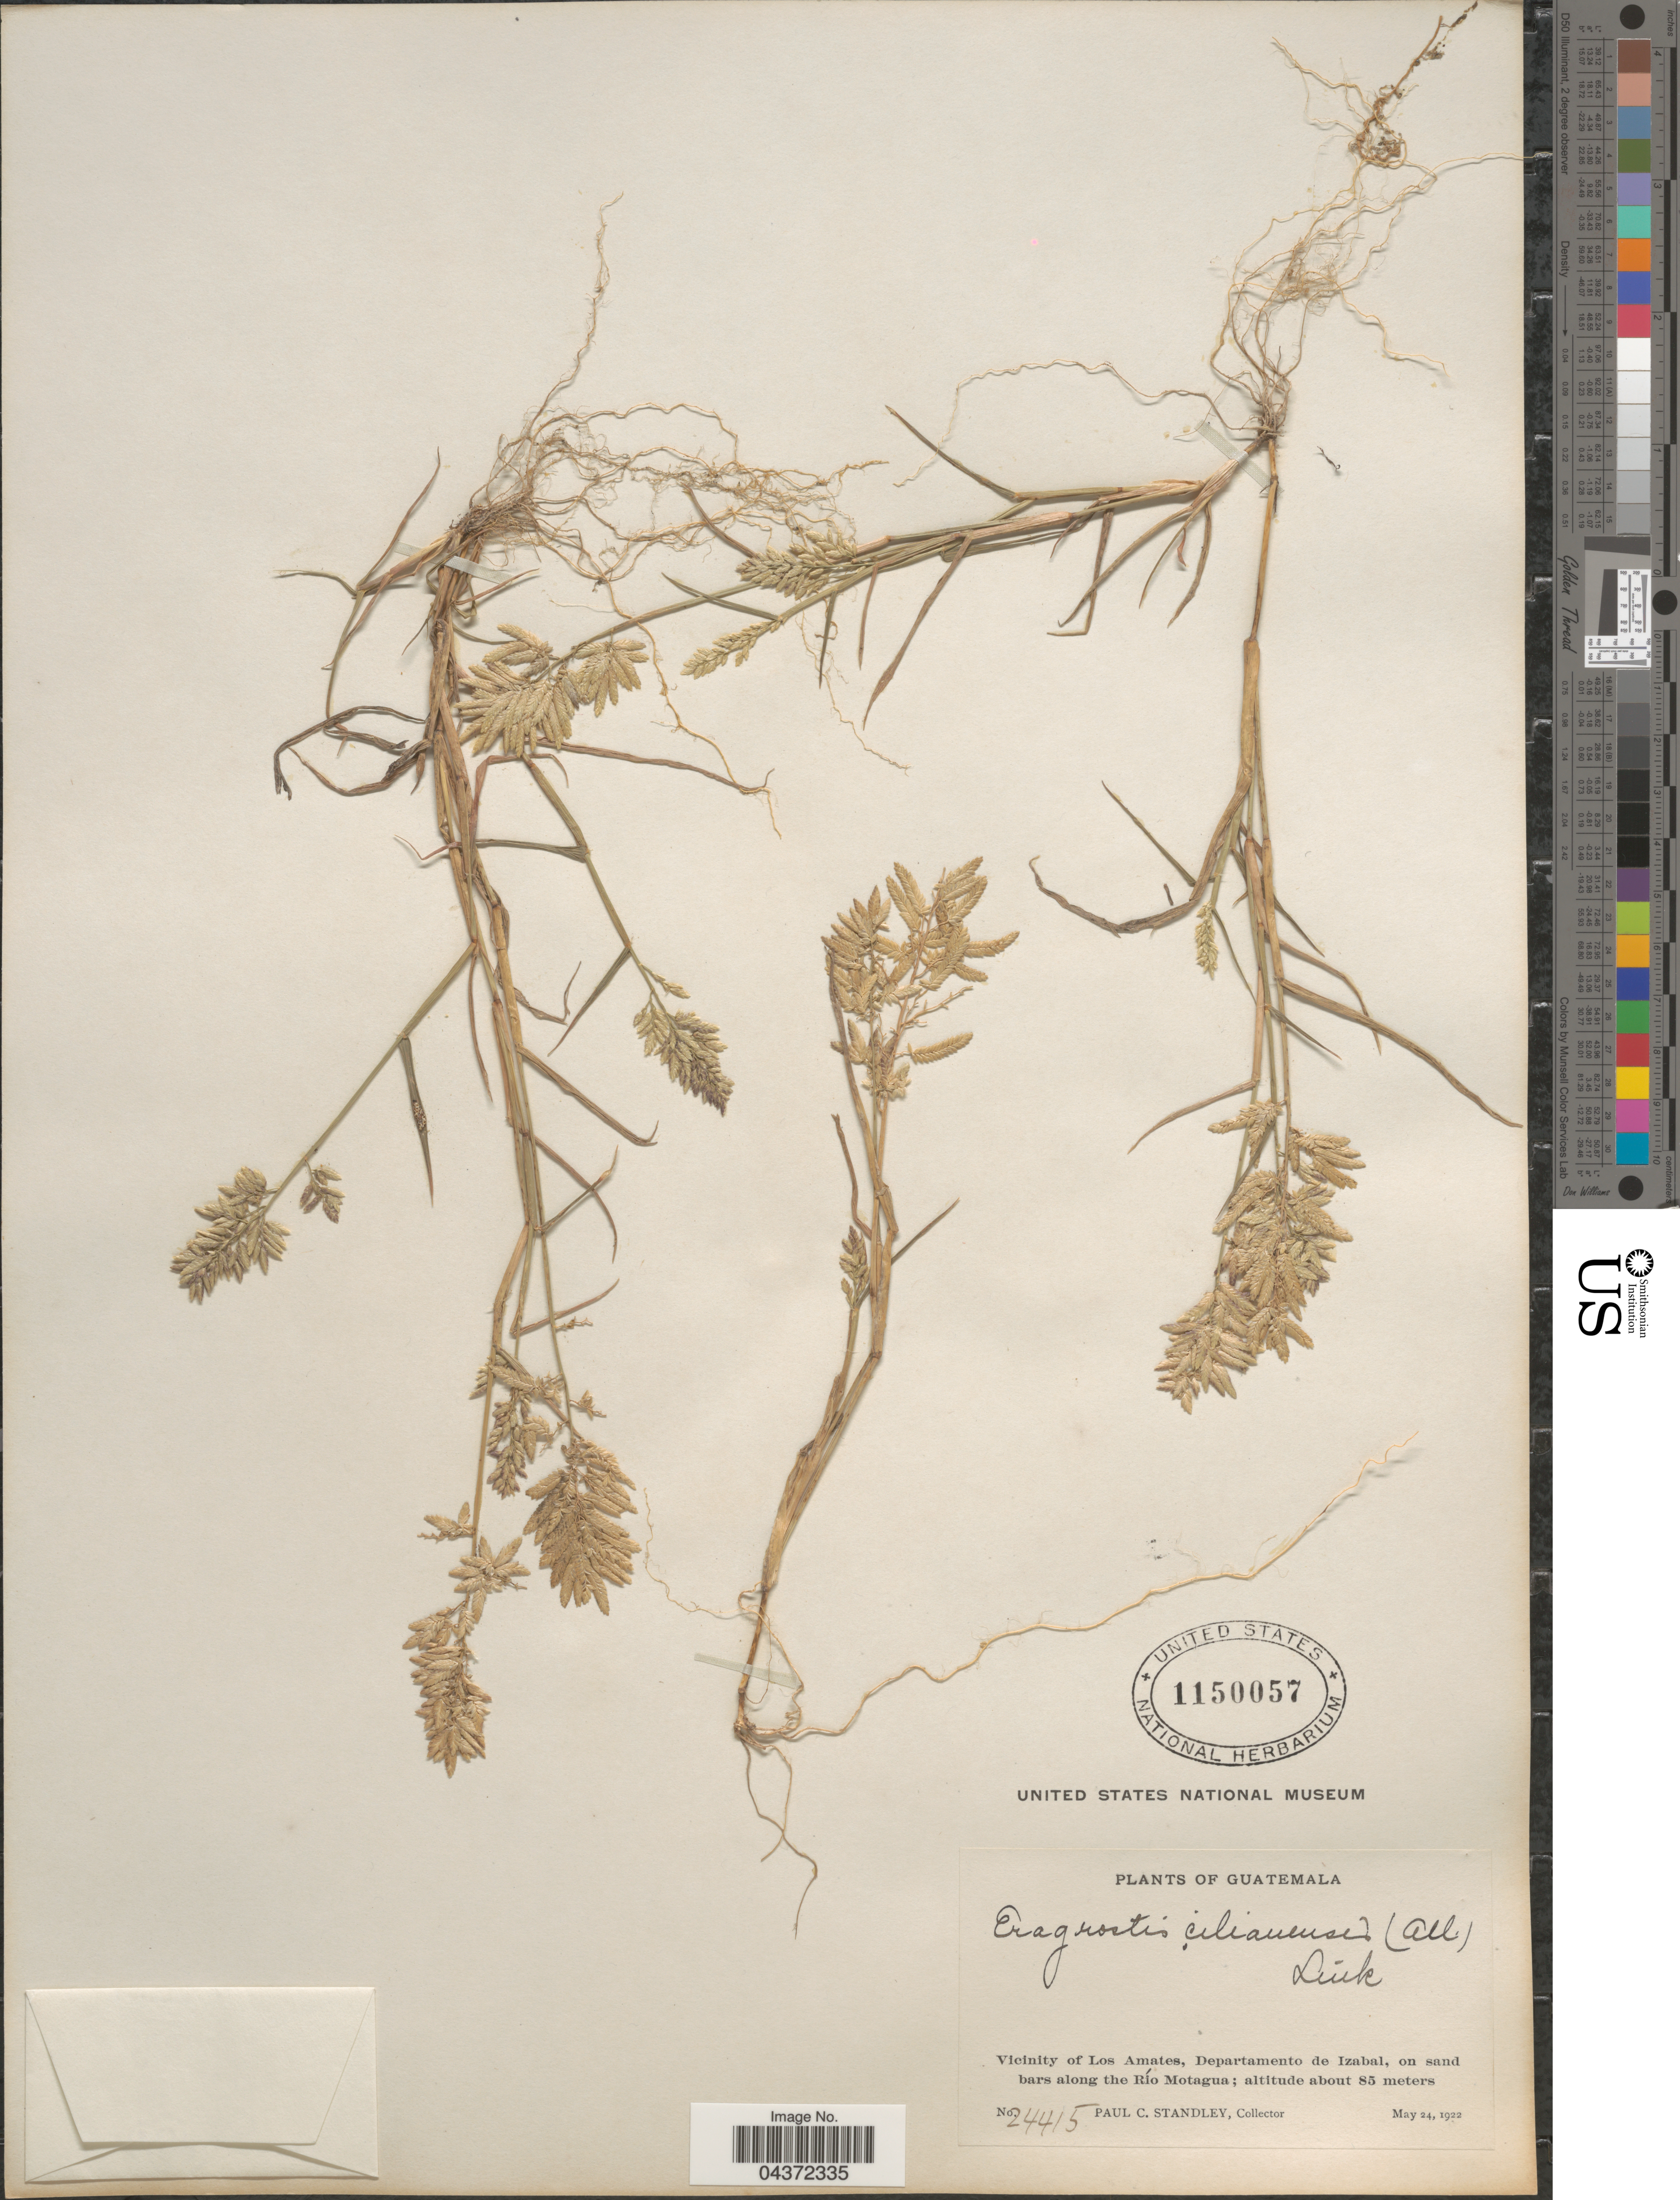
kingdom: Plantae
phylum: Tracheophyta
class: Liliopsida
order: Poales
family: Poaceae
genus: Eragrostis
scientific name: Eragrostis cilianensis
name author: (Bellardi) Vignolo ex Janch.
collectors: P. C. Standley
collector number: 24415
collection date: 1922-05-24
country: Guatemala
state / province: Izabal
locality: Vicinity of Los Amates, Departamento de Izabal, on sand bars along the Río Motagua.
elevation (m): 85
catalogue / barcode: US 1150057